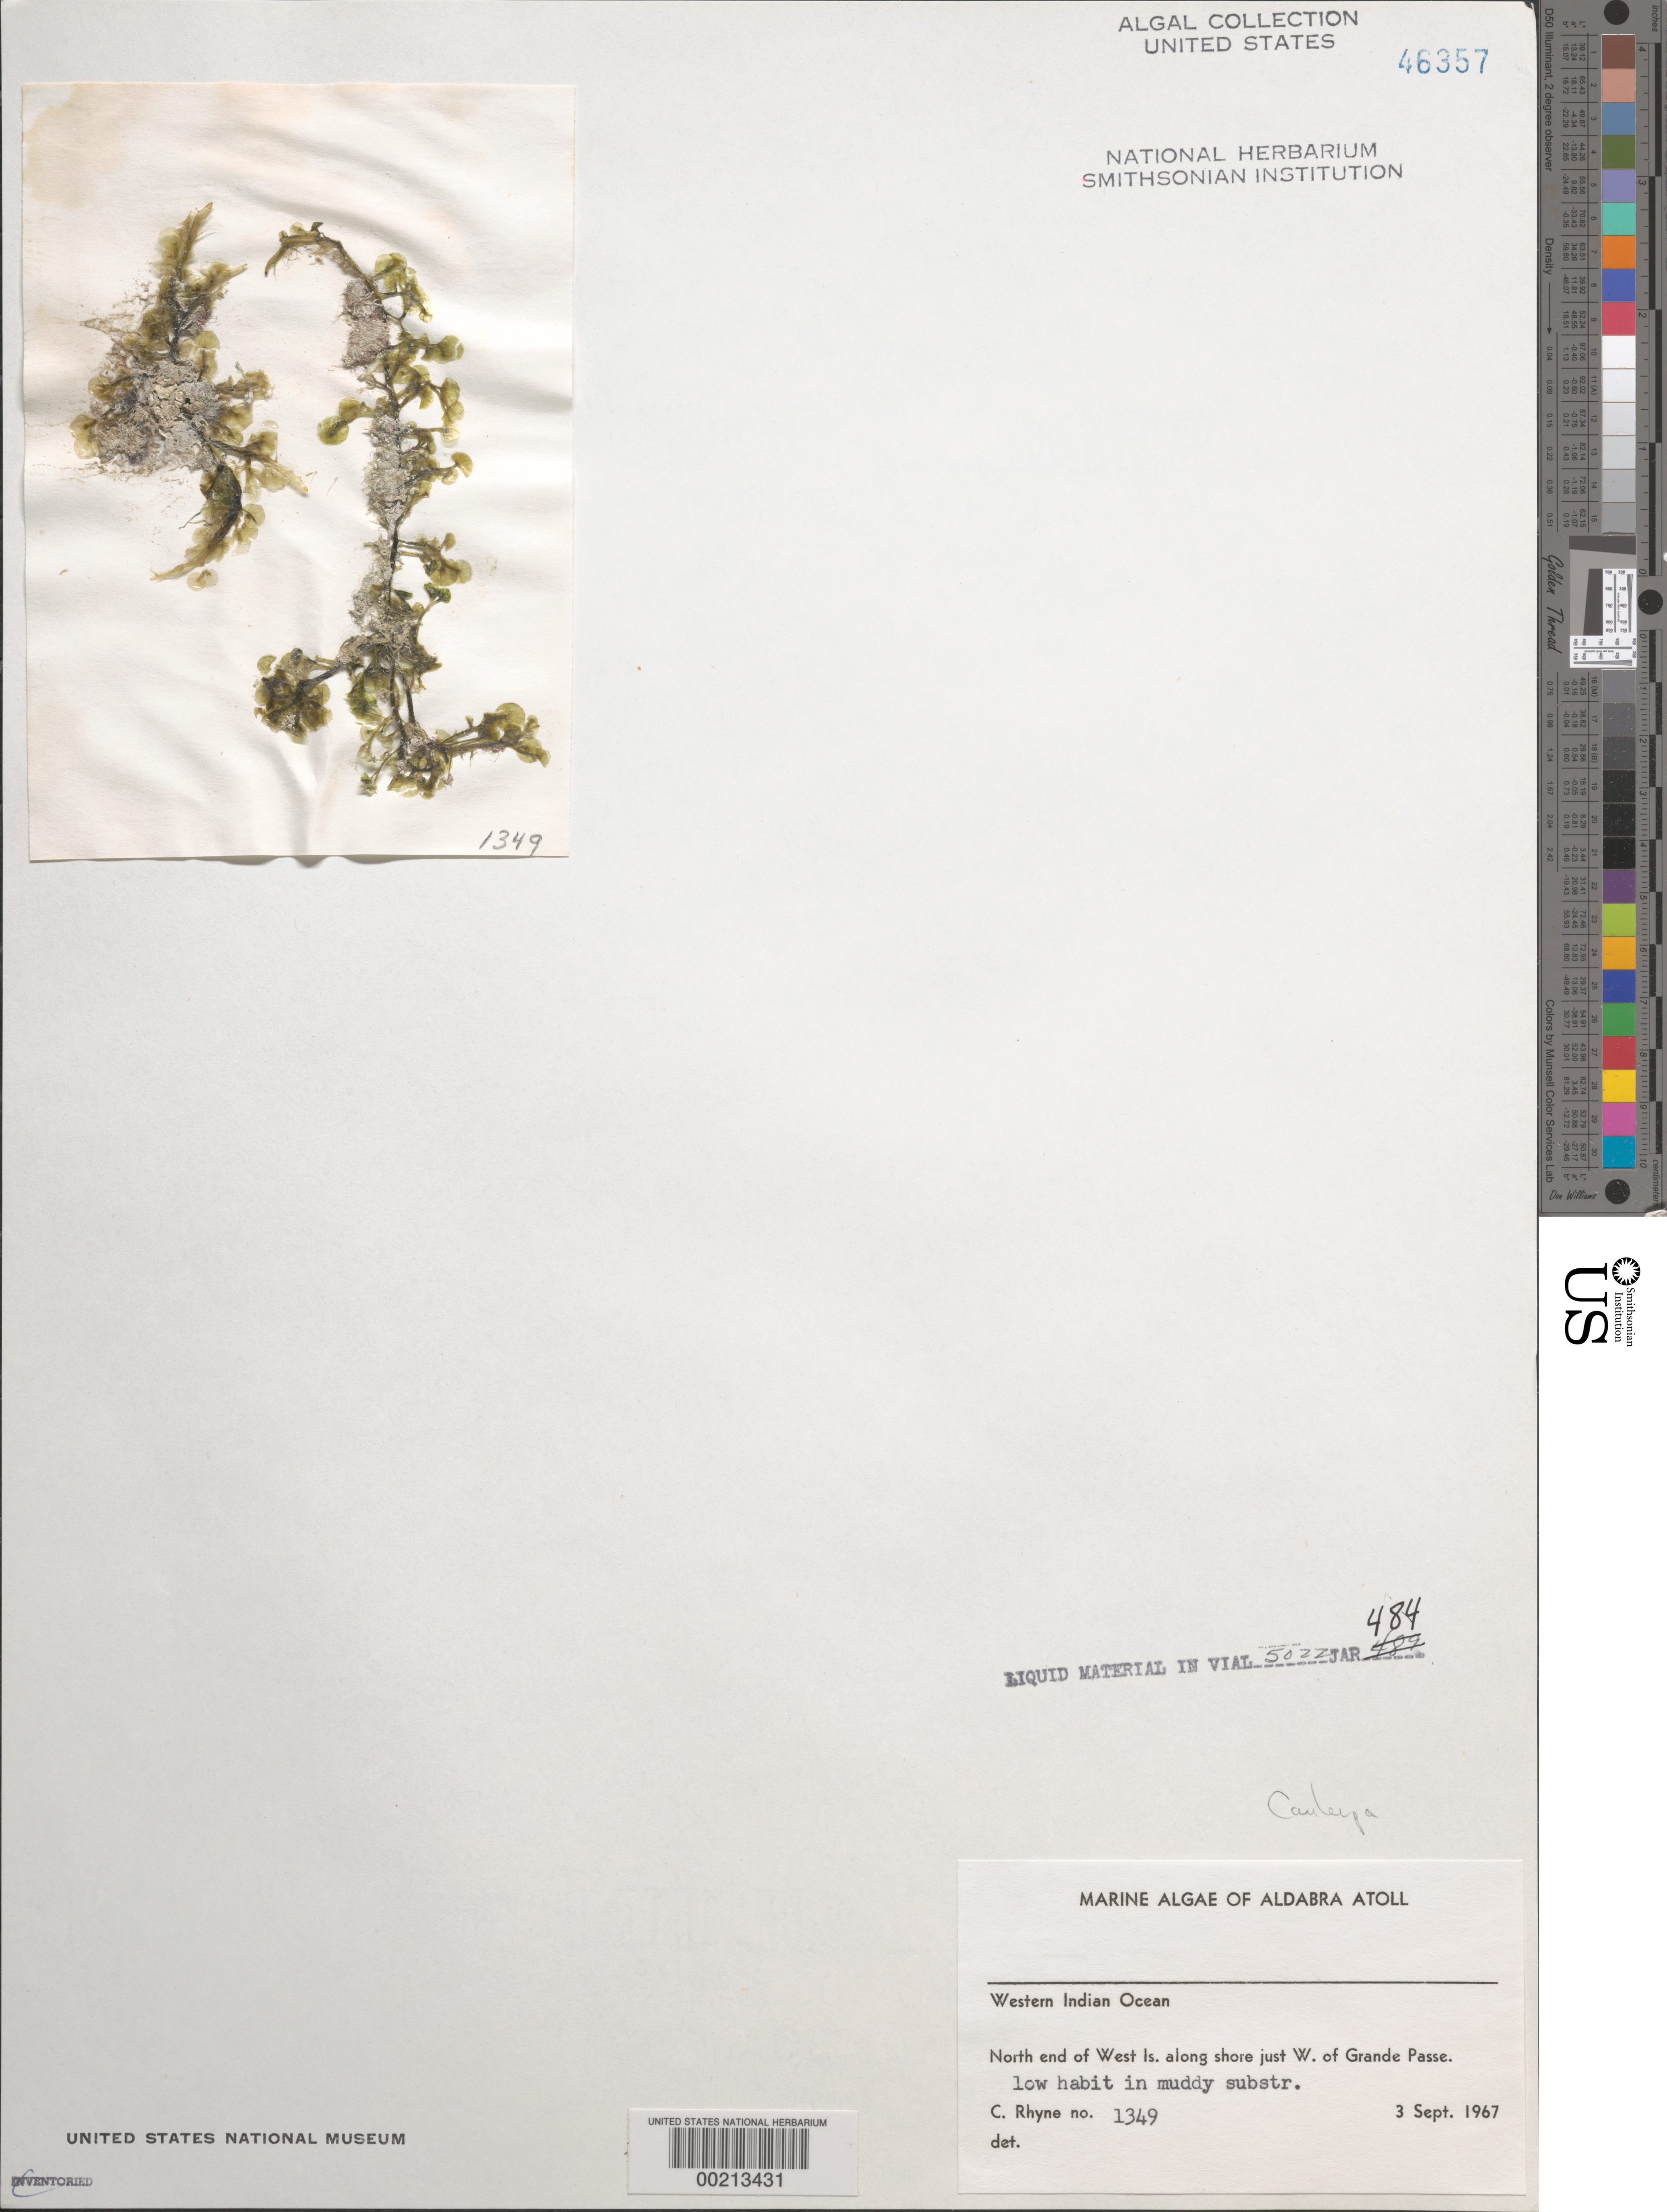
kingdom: Plantae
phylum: Chlorophyta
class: Ulvophyceae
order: Bryopsidales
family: Caulerpaceae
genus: Caulerpa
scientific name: Caulerpa sp.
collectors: C. Rhyne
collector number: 1349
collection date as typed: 03 Sep 1967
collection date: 1967-09-03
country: Seychelles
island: Aldabra Atoll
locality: West Islet, Just west of Grande Pass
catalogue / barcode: US 46357